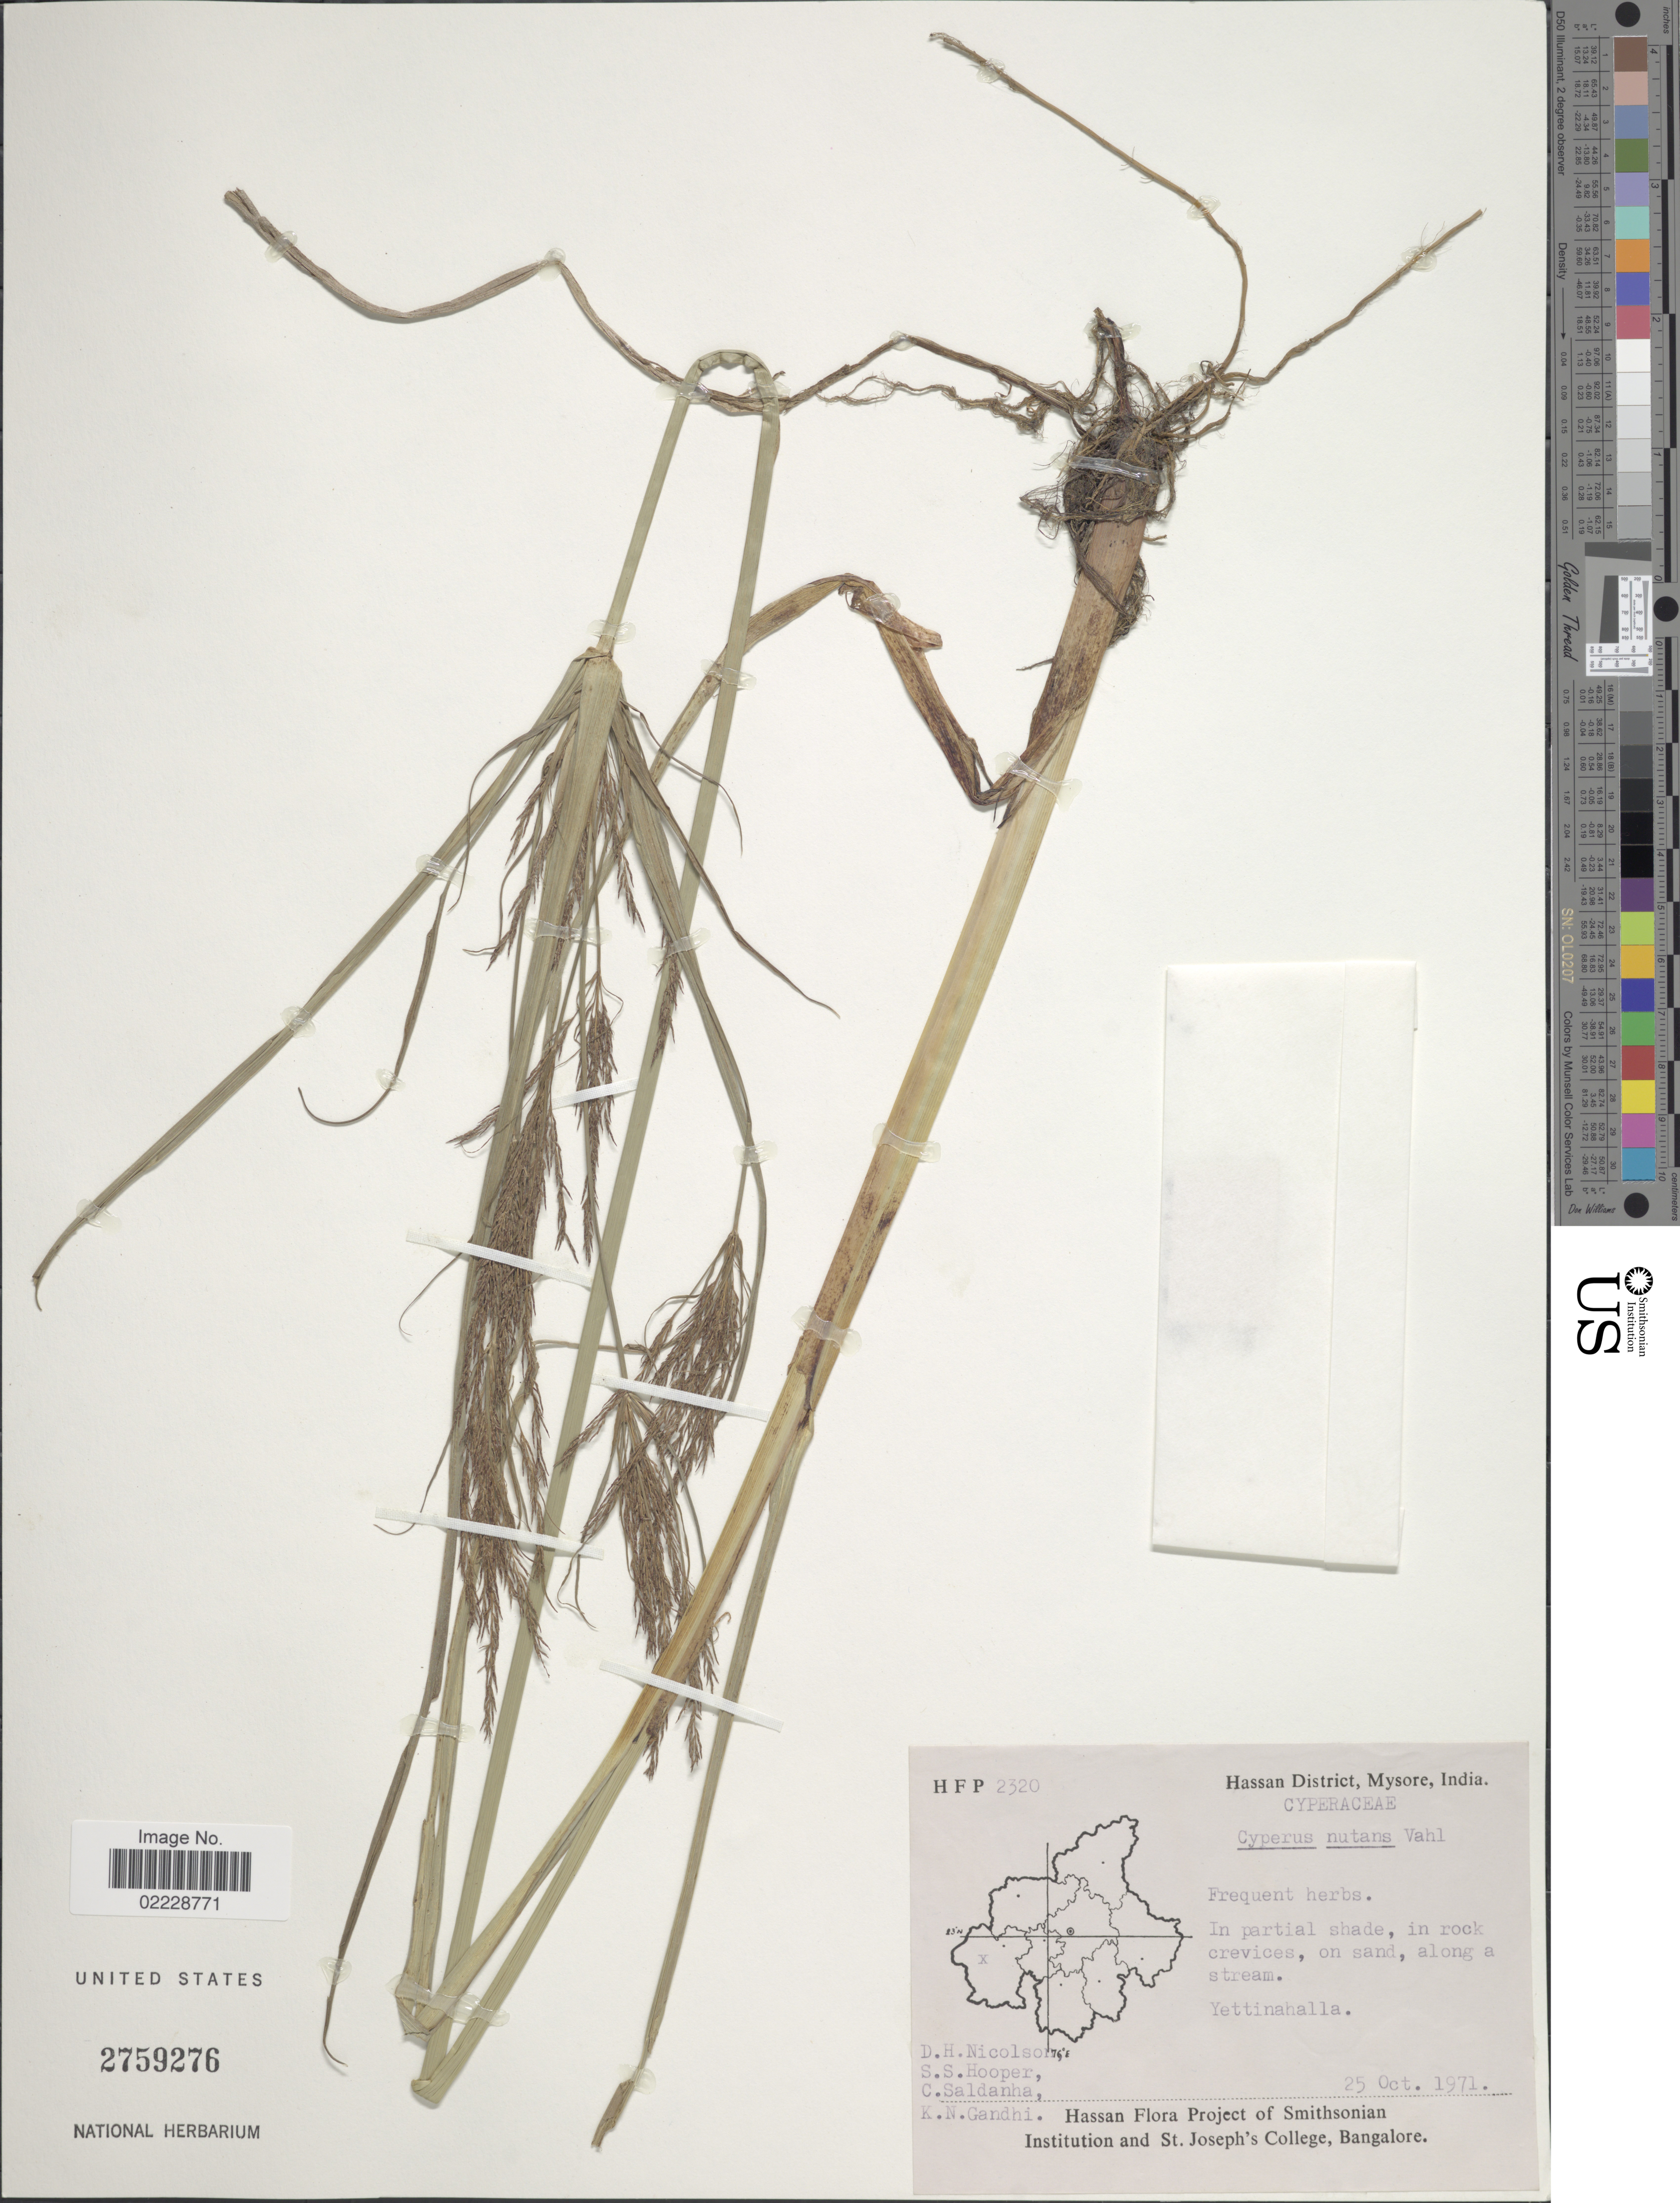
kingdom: Plantae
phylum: Tracheophyta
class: Liliopsida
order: Poales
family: Cyperaceae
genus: Cyperus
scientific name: Cyperus nutans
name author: Vahl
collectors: D. H. Nicolson, S. S. Hooper, C. Saldanha & K. N. Gandhi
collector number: HFP 2320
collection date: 1971-10-25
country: India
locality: Hassan District, Mysore, Yettinahalla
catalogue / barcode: US 2759276